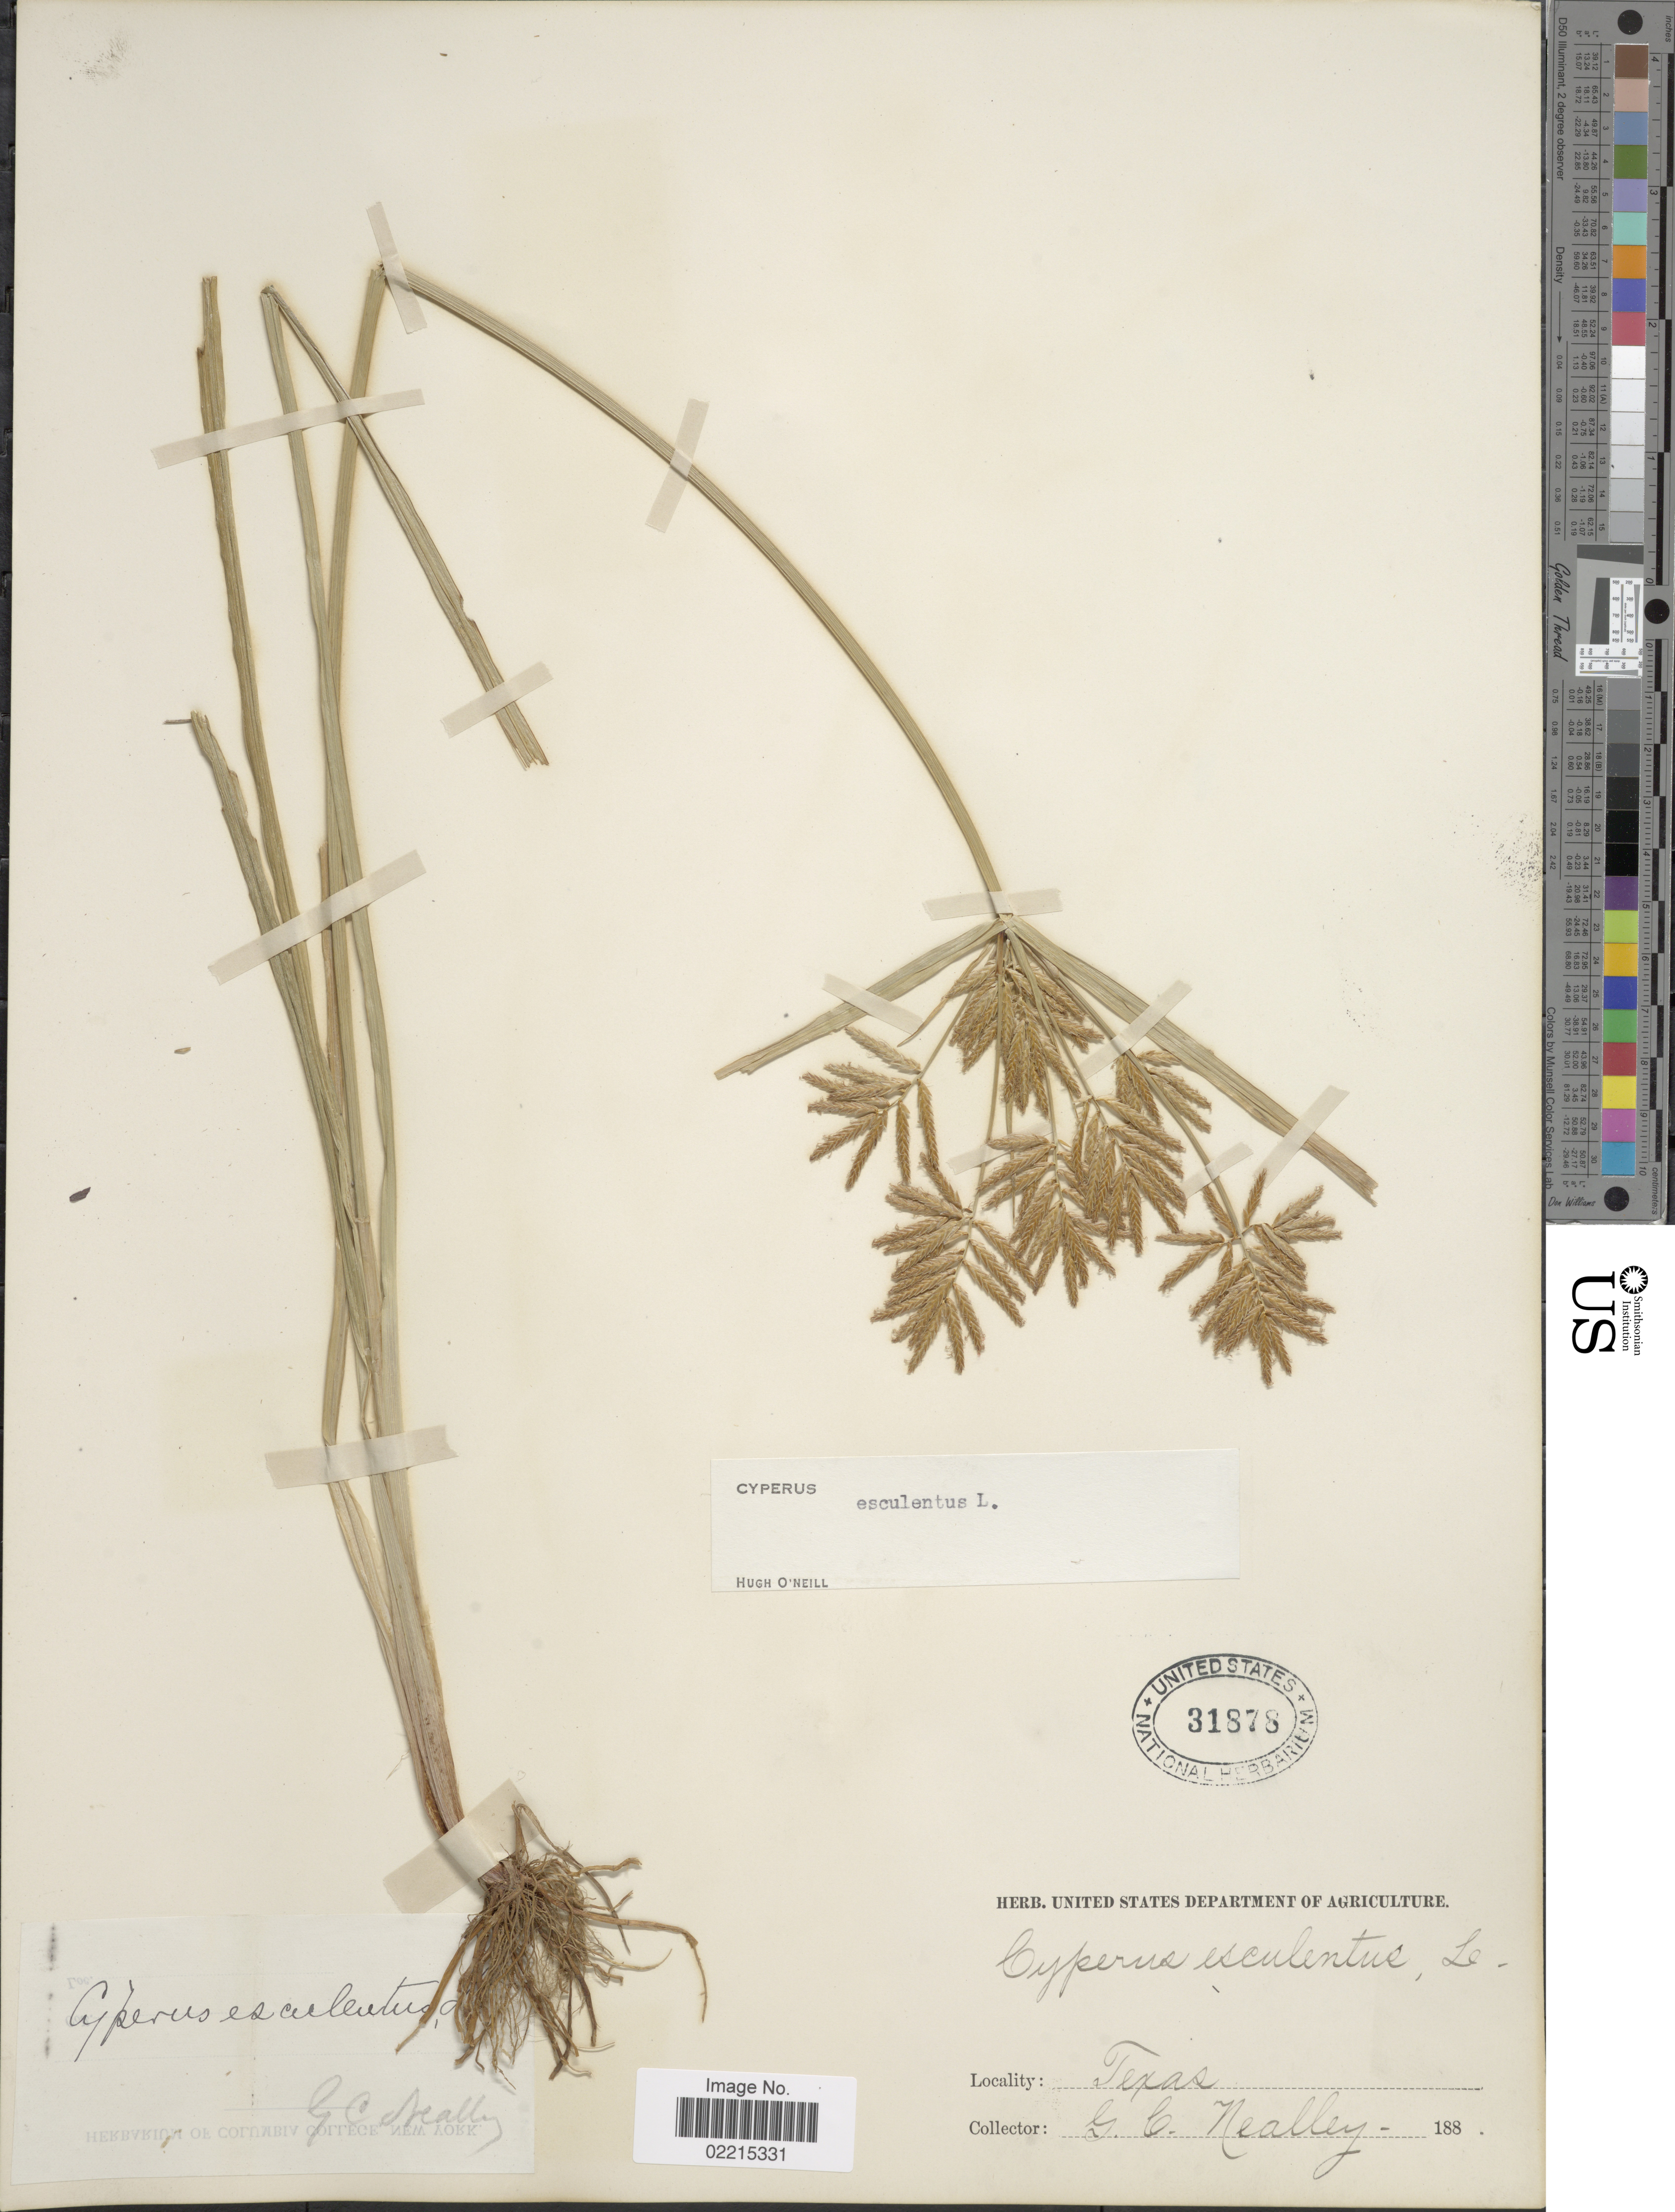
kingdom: Plantae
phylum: Tracheophyta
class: Liliopsida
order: Poales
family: Cyperaceae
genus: Cyperus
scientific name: Cyperus esculentus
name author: L.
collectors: G. C. Nealley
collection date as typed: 188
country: United States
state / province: Texas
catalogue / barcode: US 31878